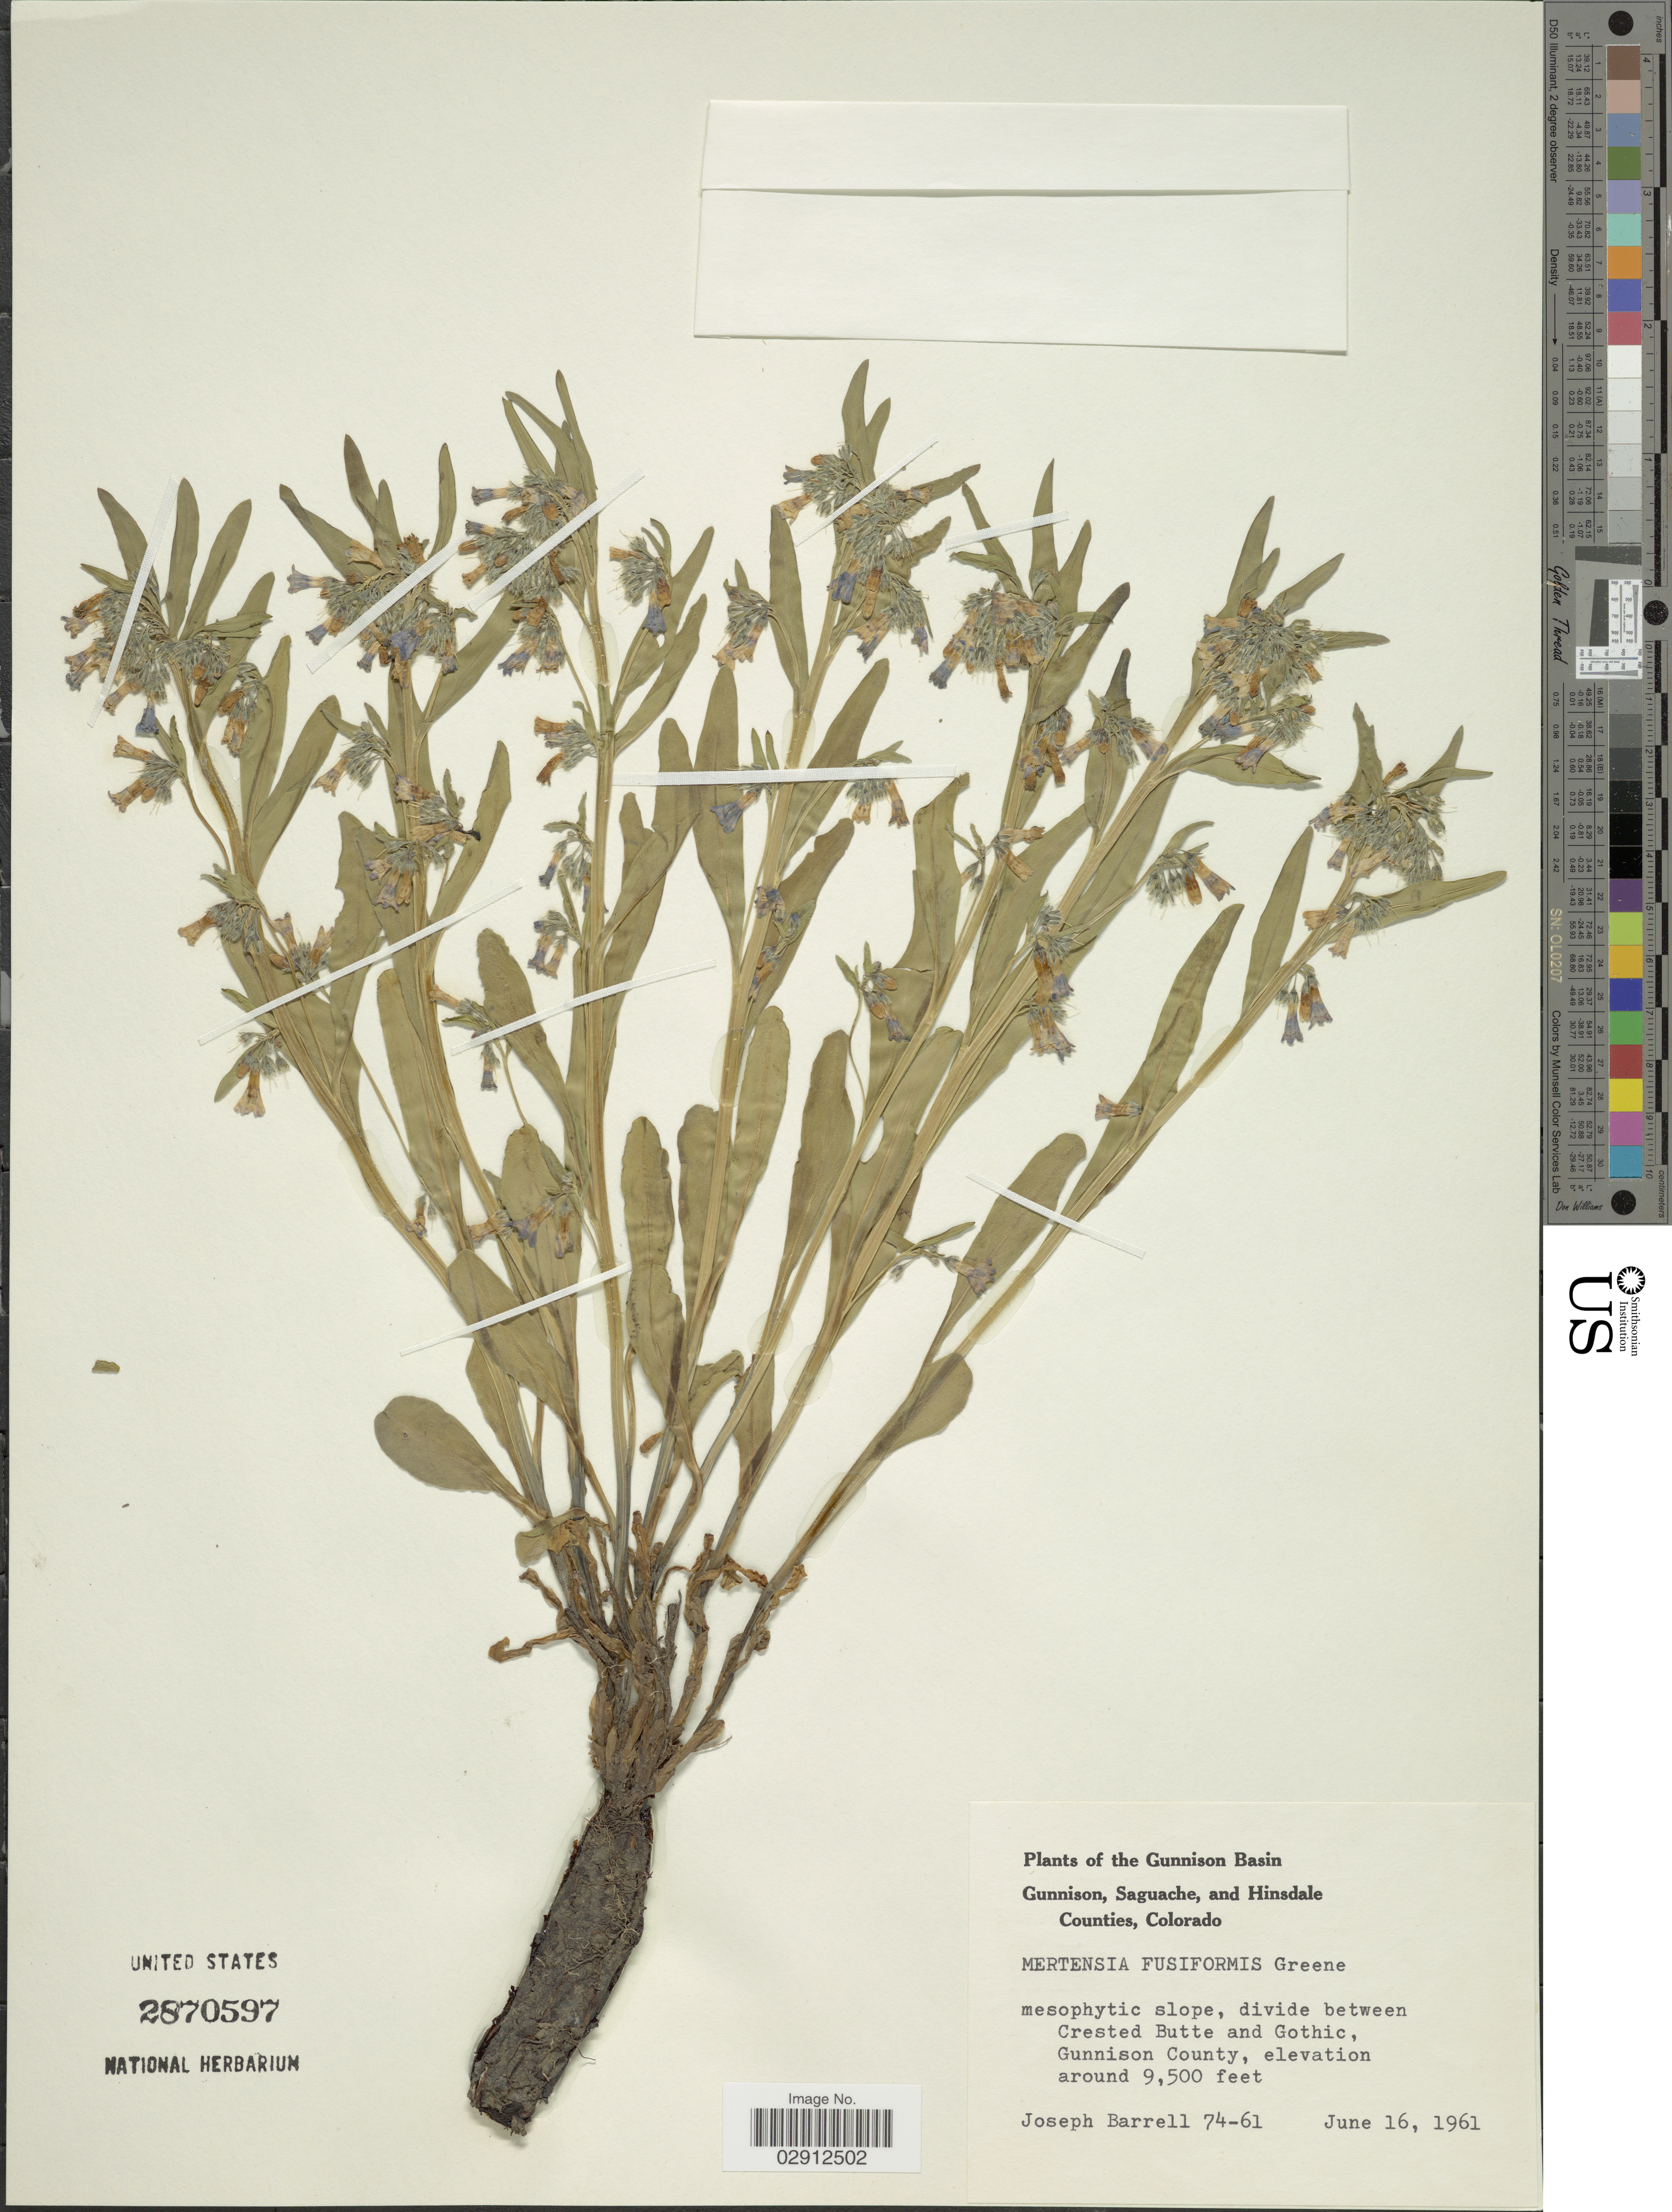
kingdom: Plantae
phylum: Tracheophyta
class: Magnoliopsida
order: Boraginales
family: Boraginaceae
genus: Mertensia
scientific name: Mertensia fusiformis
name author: Greene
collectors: J. Barrell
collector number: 74-61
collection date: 1961-06-16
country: United States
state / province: Colorado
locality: The Gunnison Basin, Gunnison, Saguache, and Hinsdale Counties, Colorado, divide between Crested Butte and Gothic, Gunnison County.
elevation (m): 2896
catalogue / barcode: US 2870597